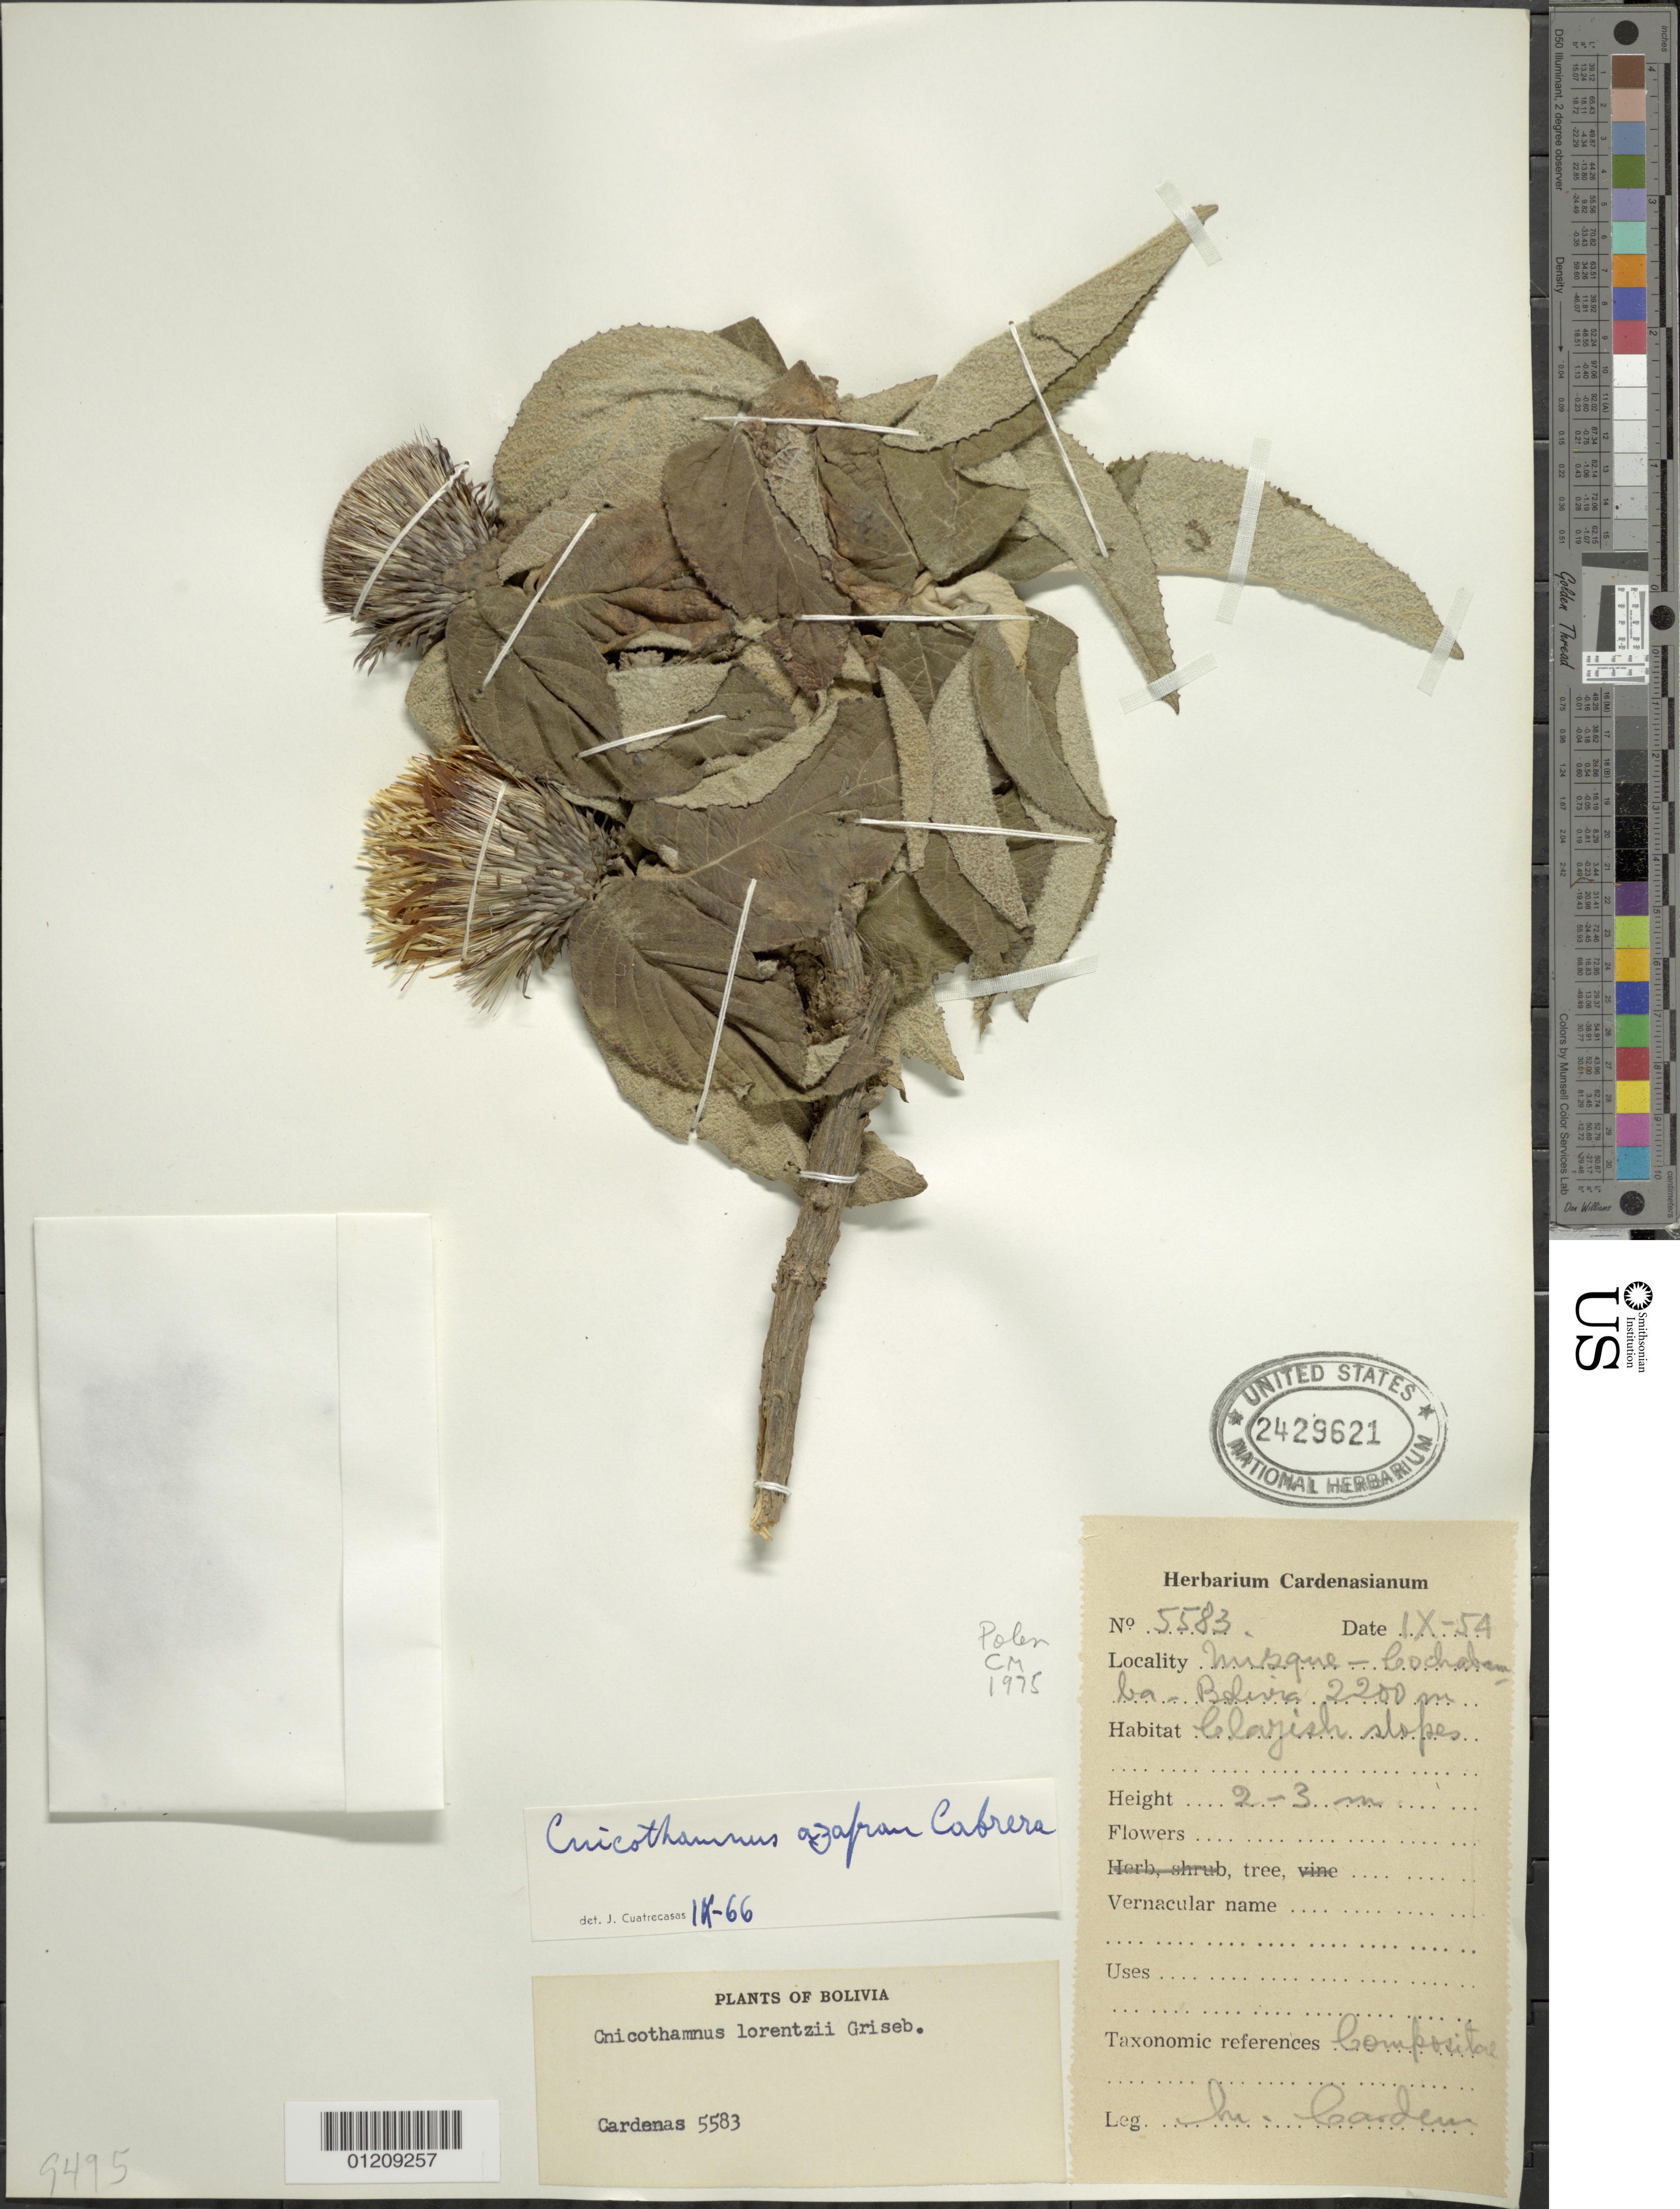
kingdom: Plantae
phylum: Tracheophyta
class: Magnoliopsida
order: Asterales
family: Asteraceae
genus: Cnicothamnus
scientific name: Cnicothamnus azafran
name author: (Cabrera) Cabrera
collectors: M. Cárdenas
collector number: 5583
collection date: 1954-09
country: Bolivia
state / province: Cochabamba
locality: Mizque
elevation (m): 2200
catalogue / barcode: US 2429621